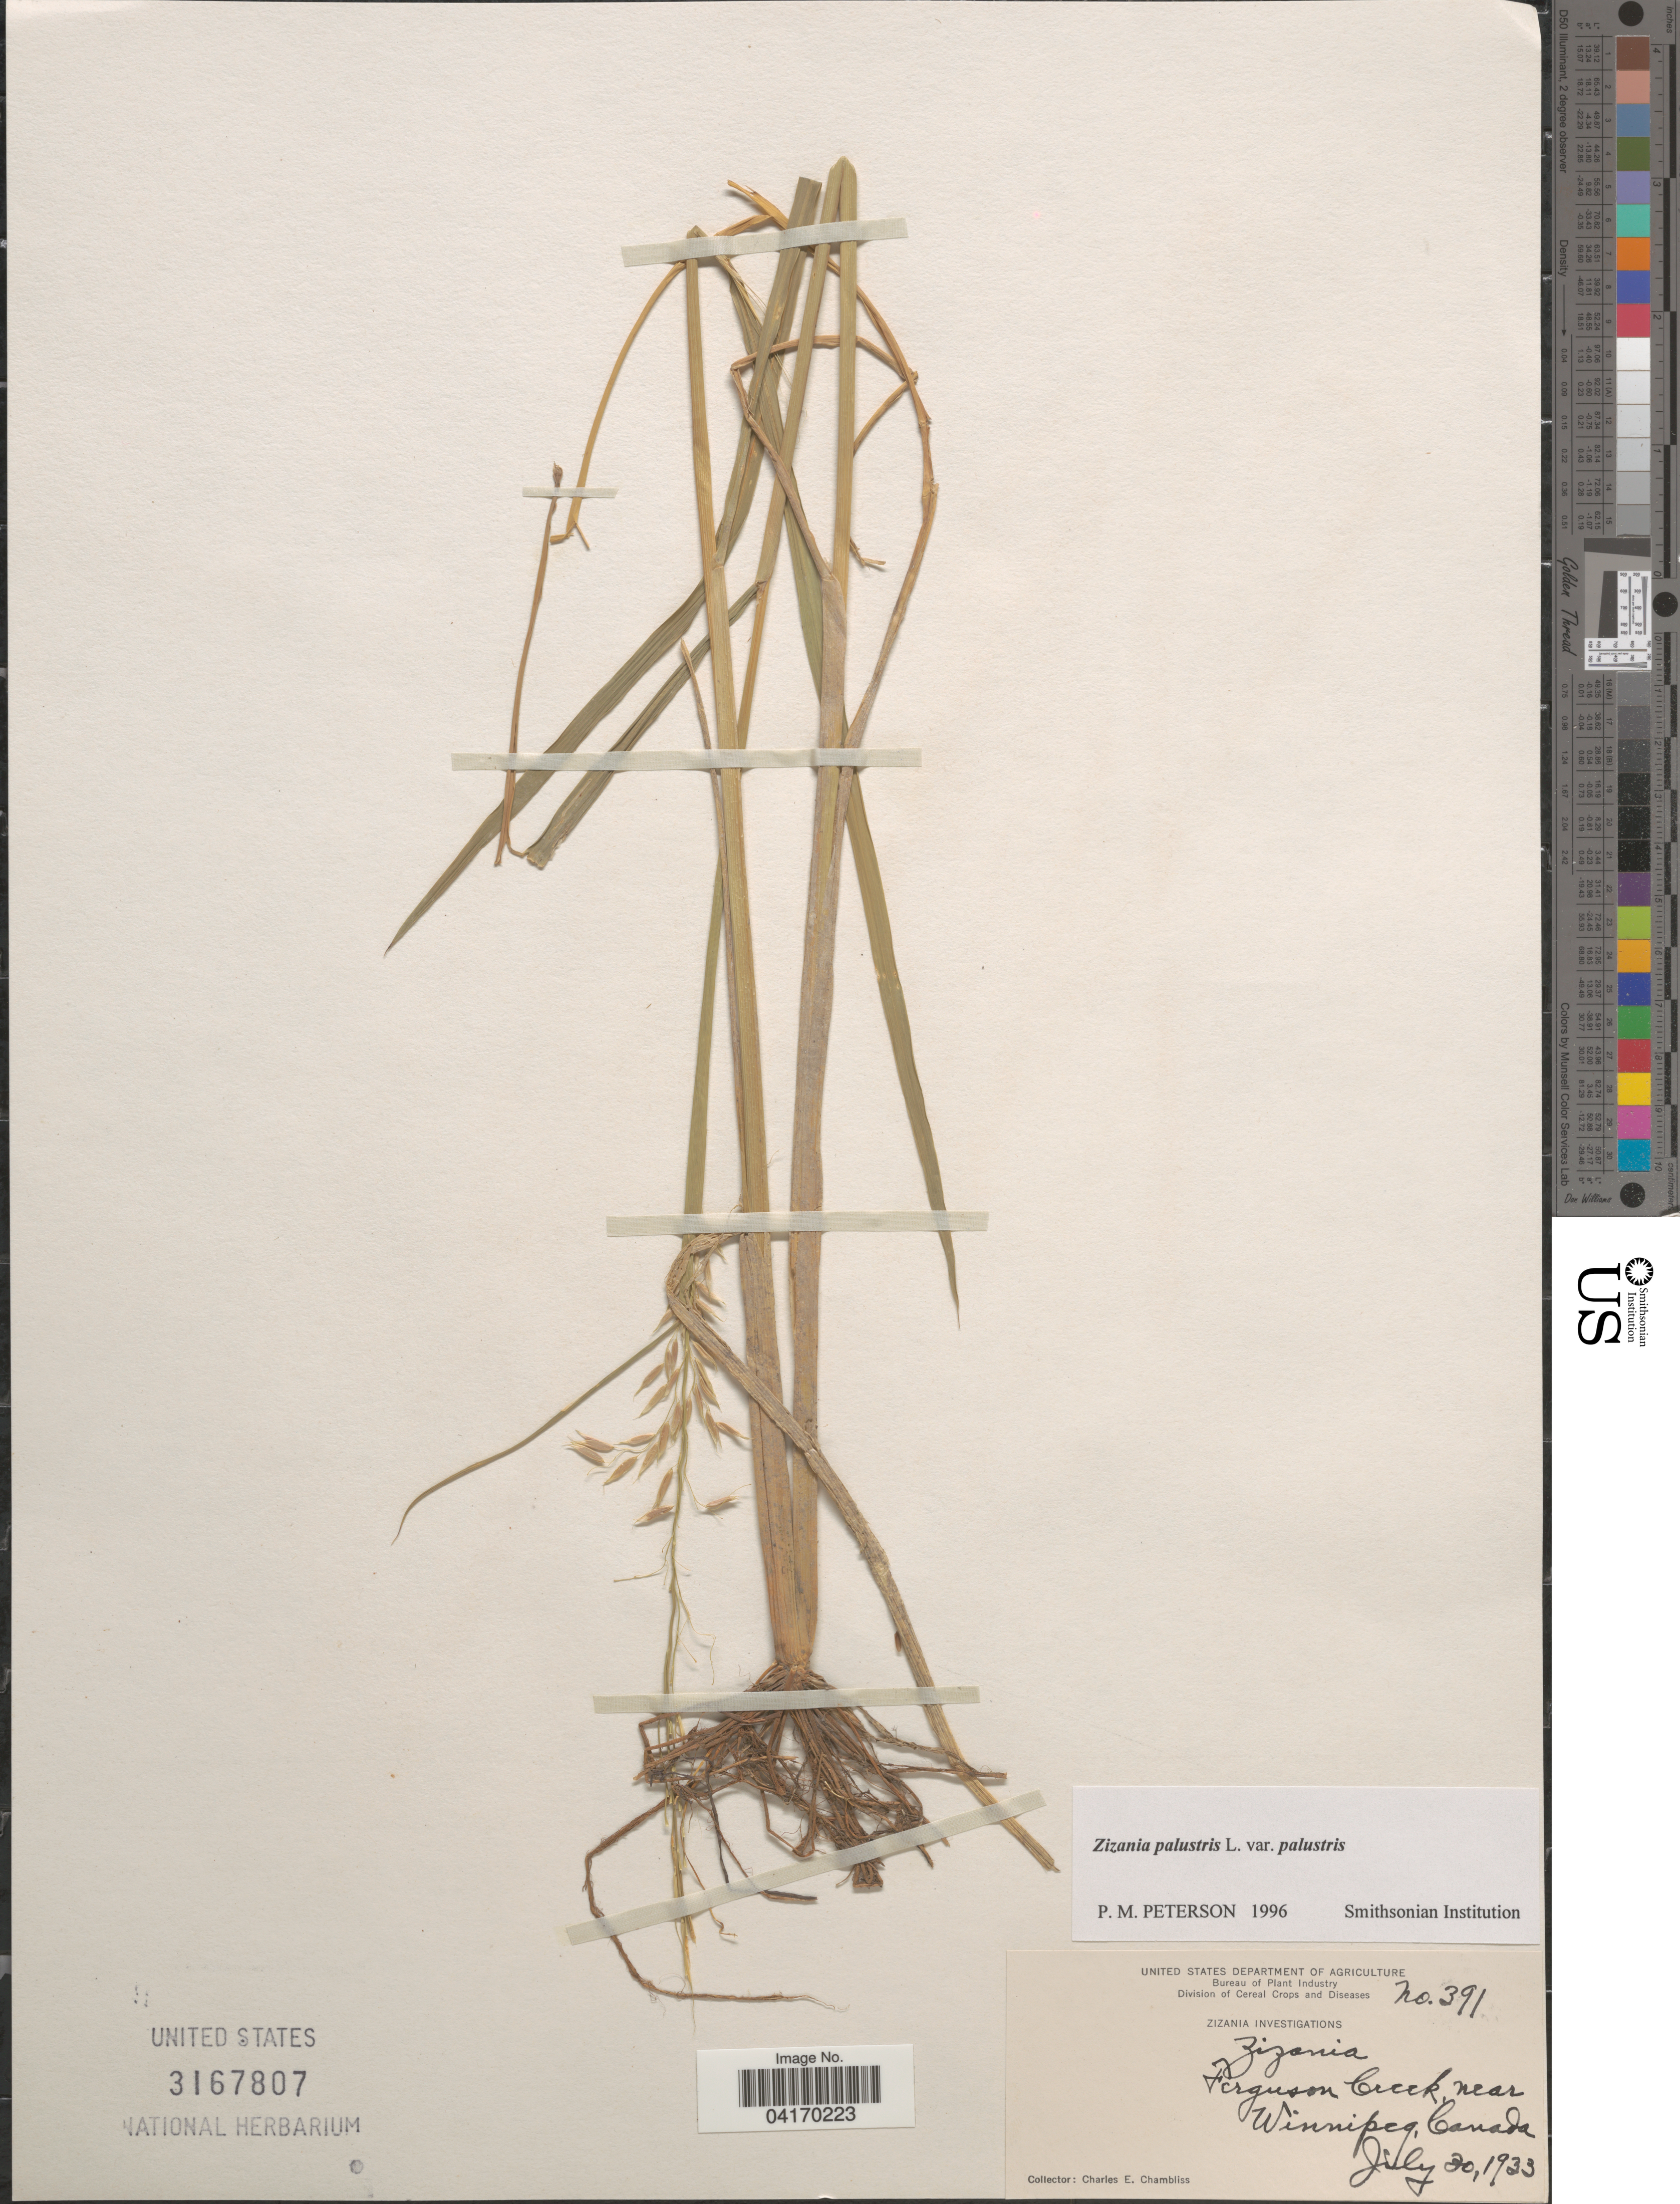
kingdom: Plantae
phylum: Tracheophyta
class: Liliopsida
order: Poales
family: Poaceae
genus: Zizania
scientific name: Zizania palustris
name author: L.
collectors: C. Chambliss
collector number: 391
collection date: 1933-07-30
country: Canada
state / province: Manitoba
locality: Ferguson Creek near Winnipeg.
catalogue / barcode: US 3167807